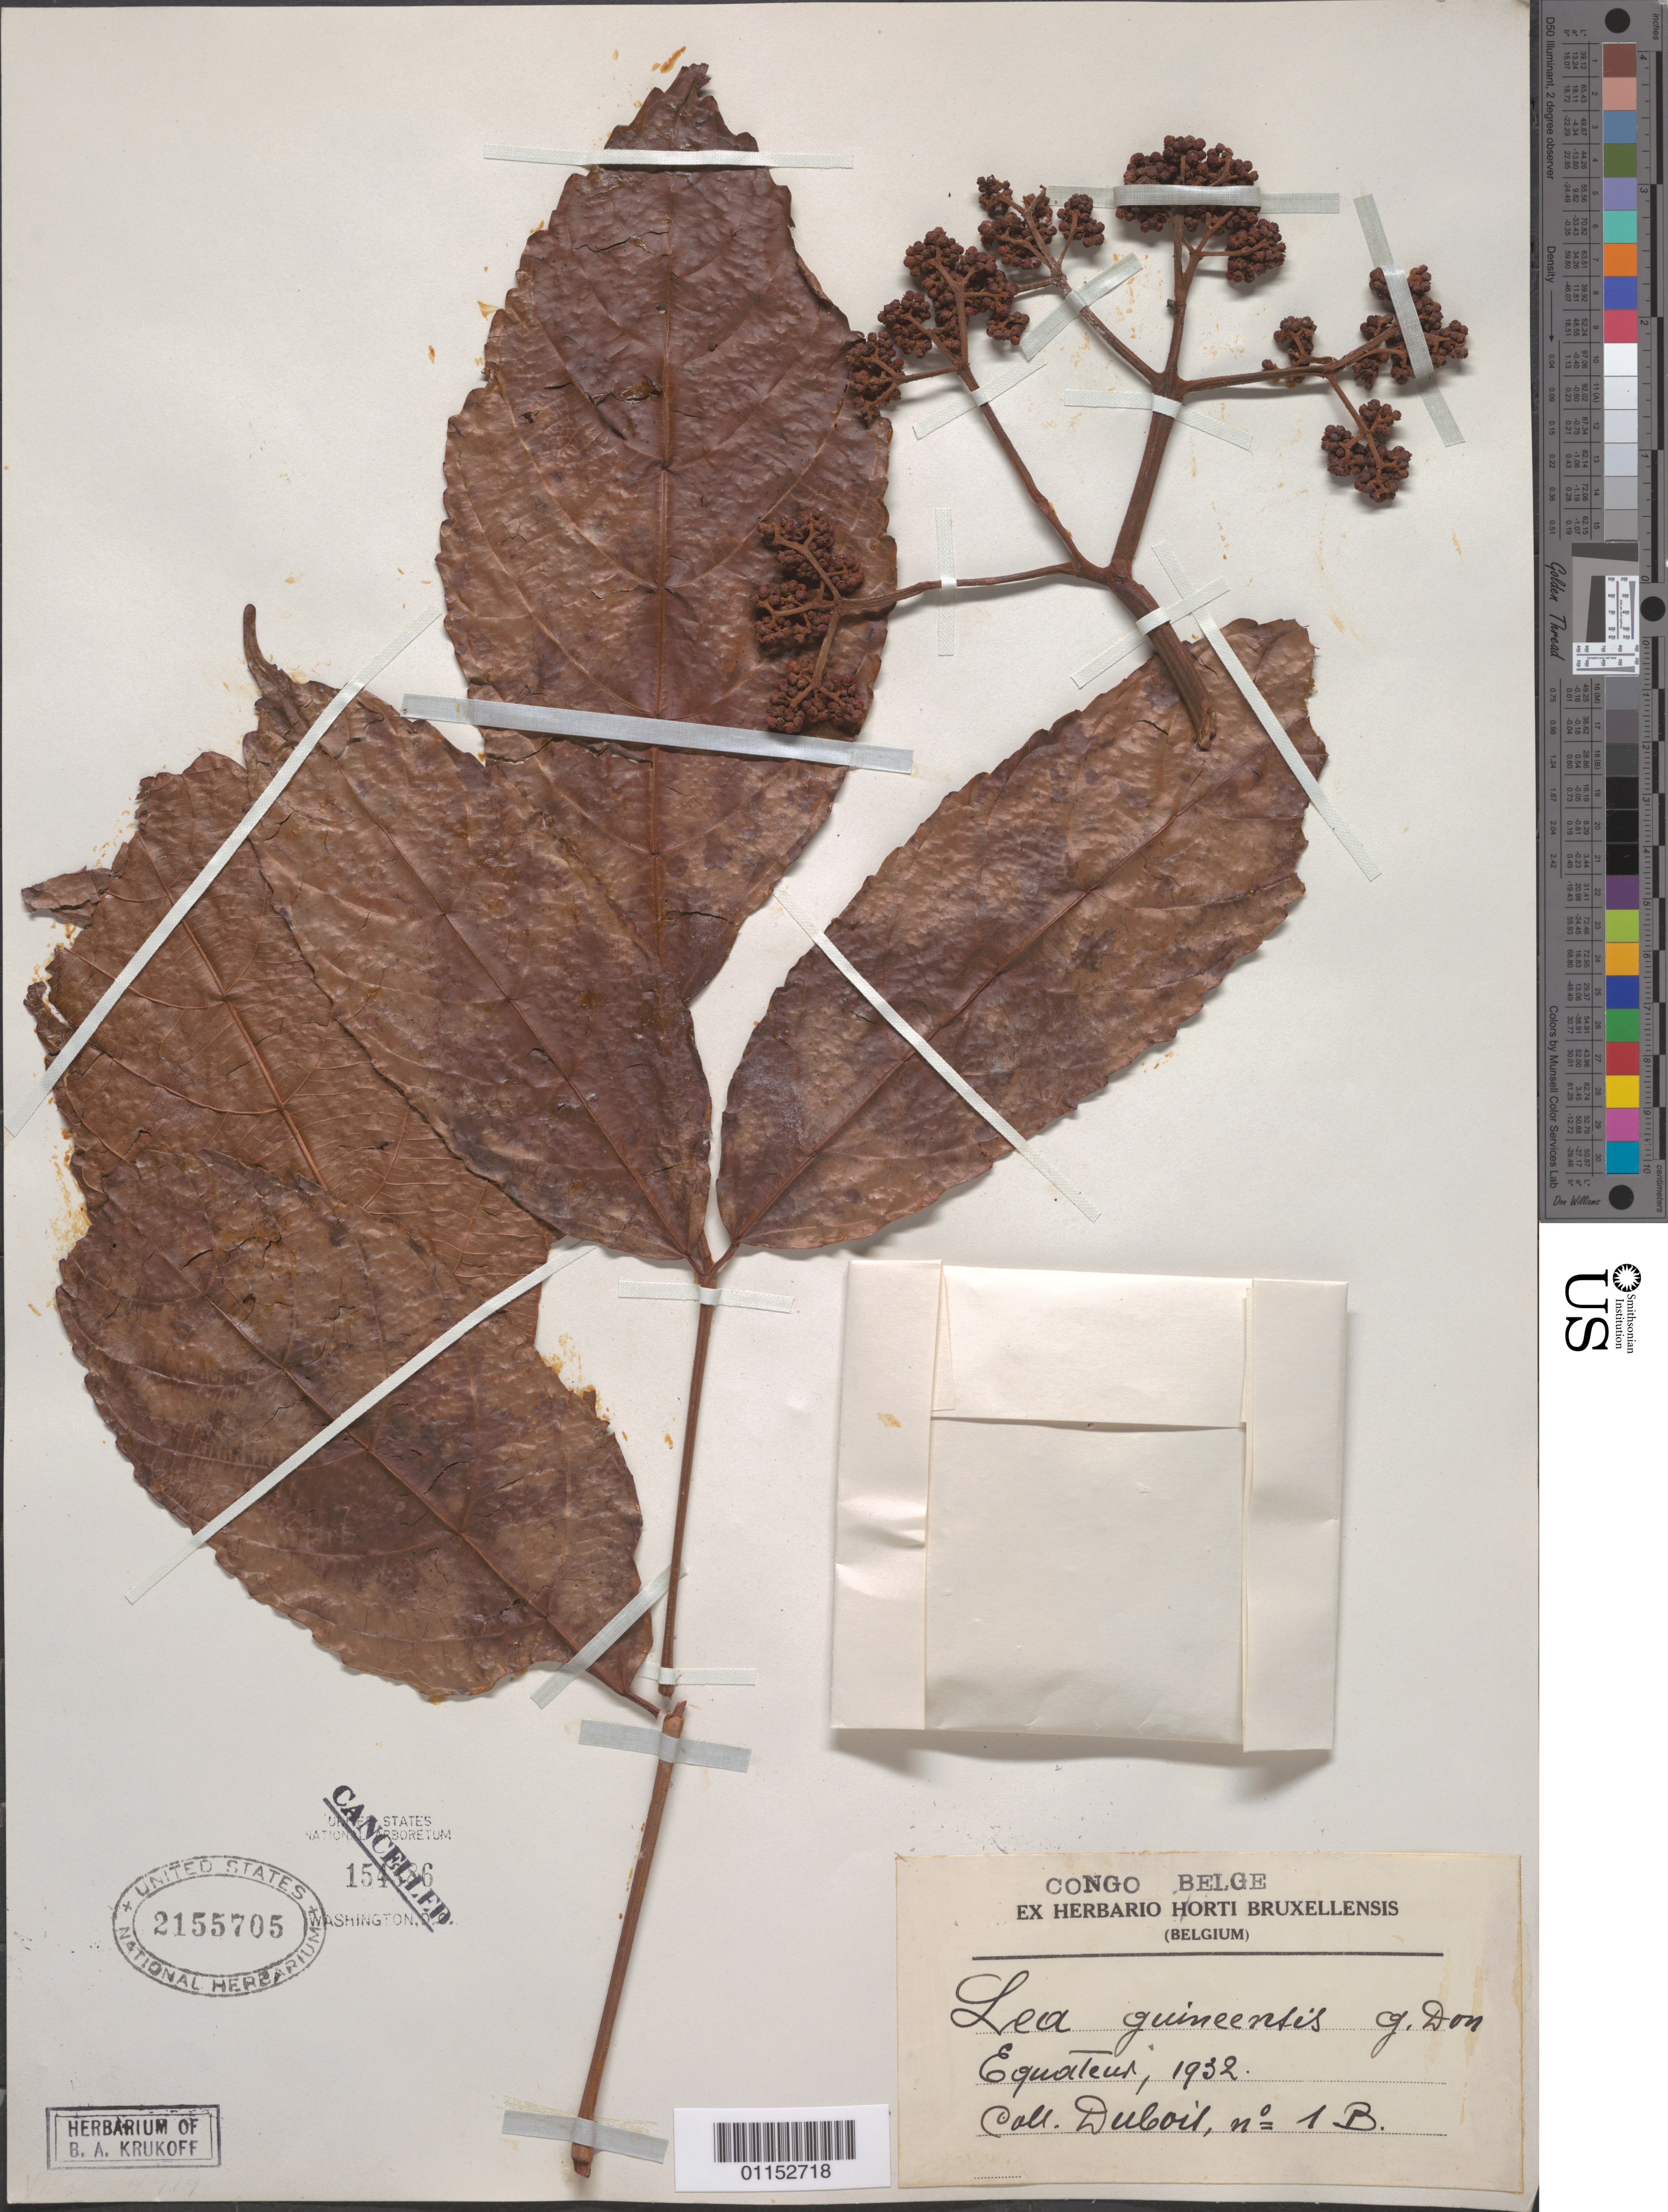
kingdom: Plantae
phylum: Tracheophyta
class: Magnoliopsida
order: Vitales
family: Vitaceae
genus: Leea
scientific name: Leea guineensis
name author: G. Don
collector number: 1 B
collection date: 1932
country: Congo, Democratic Republic of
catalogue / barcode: US 2155705